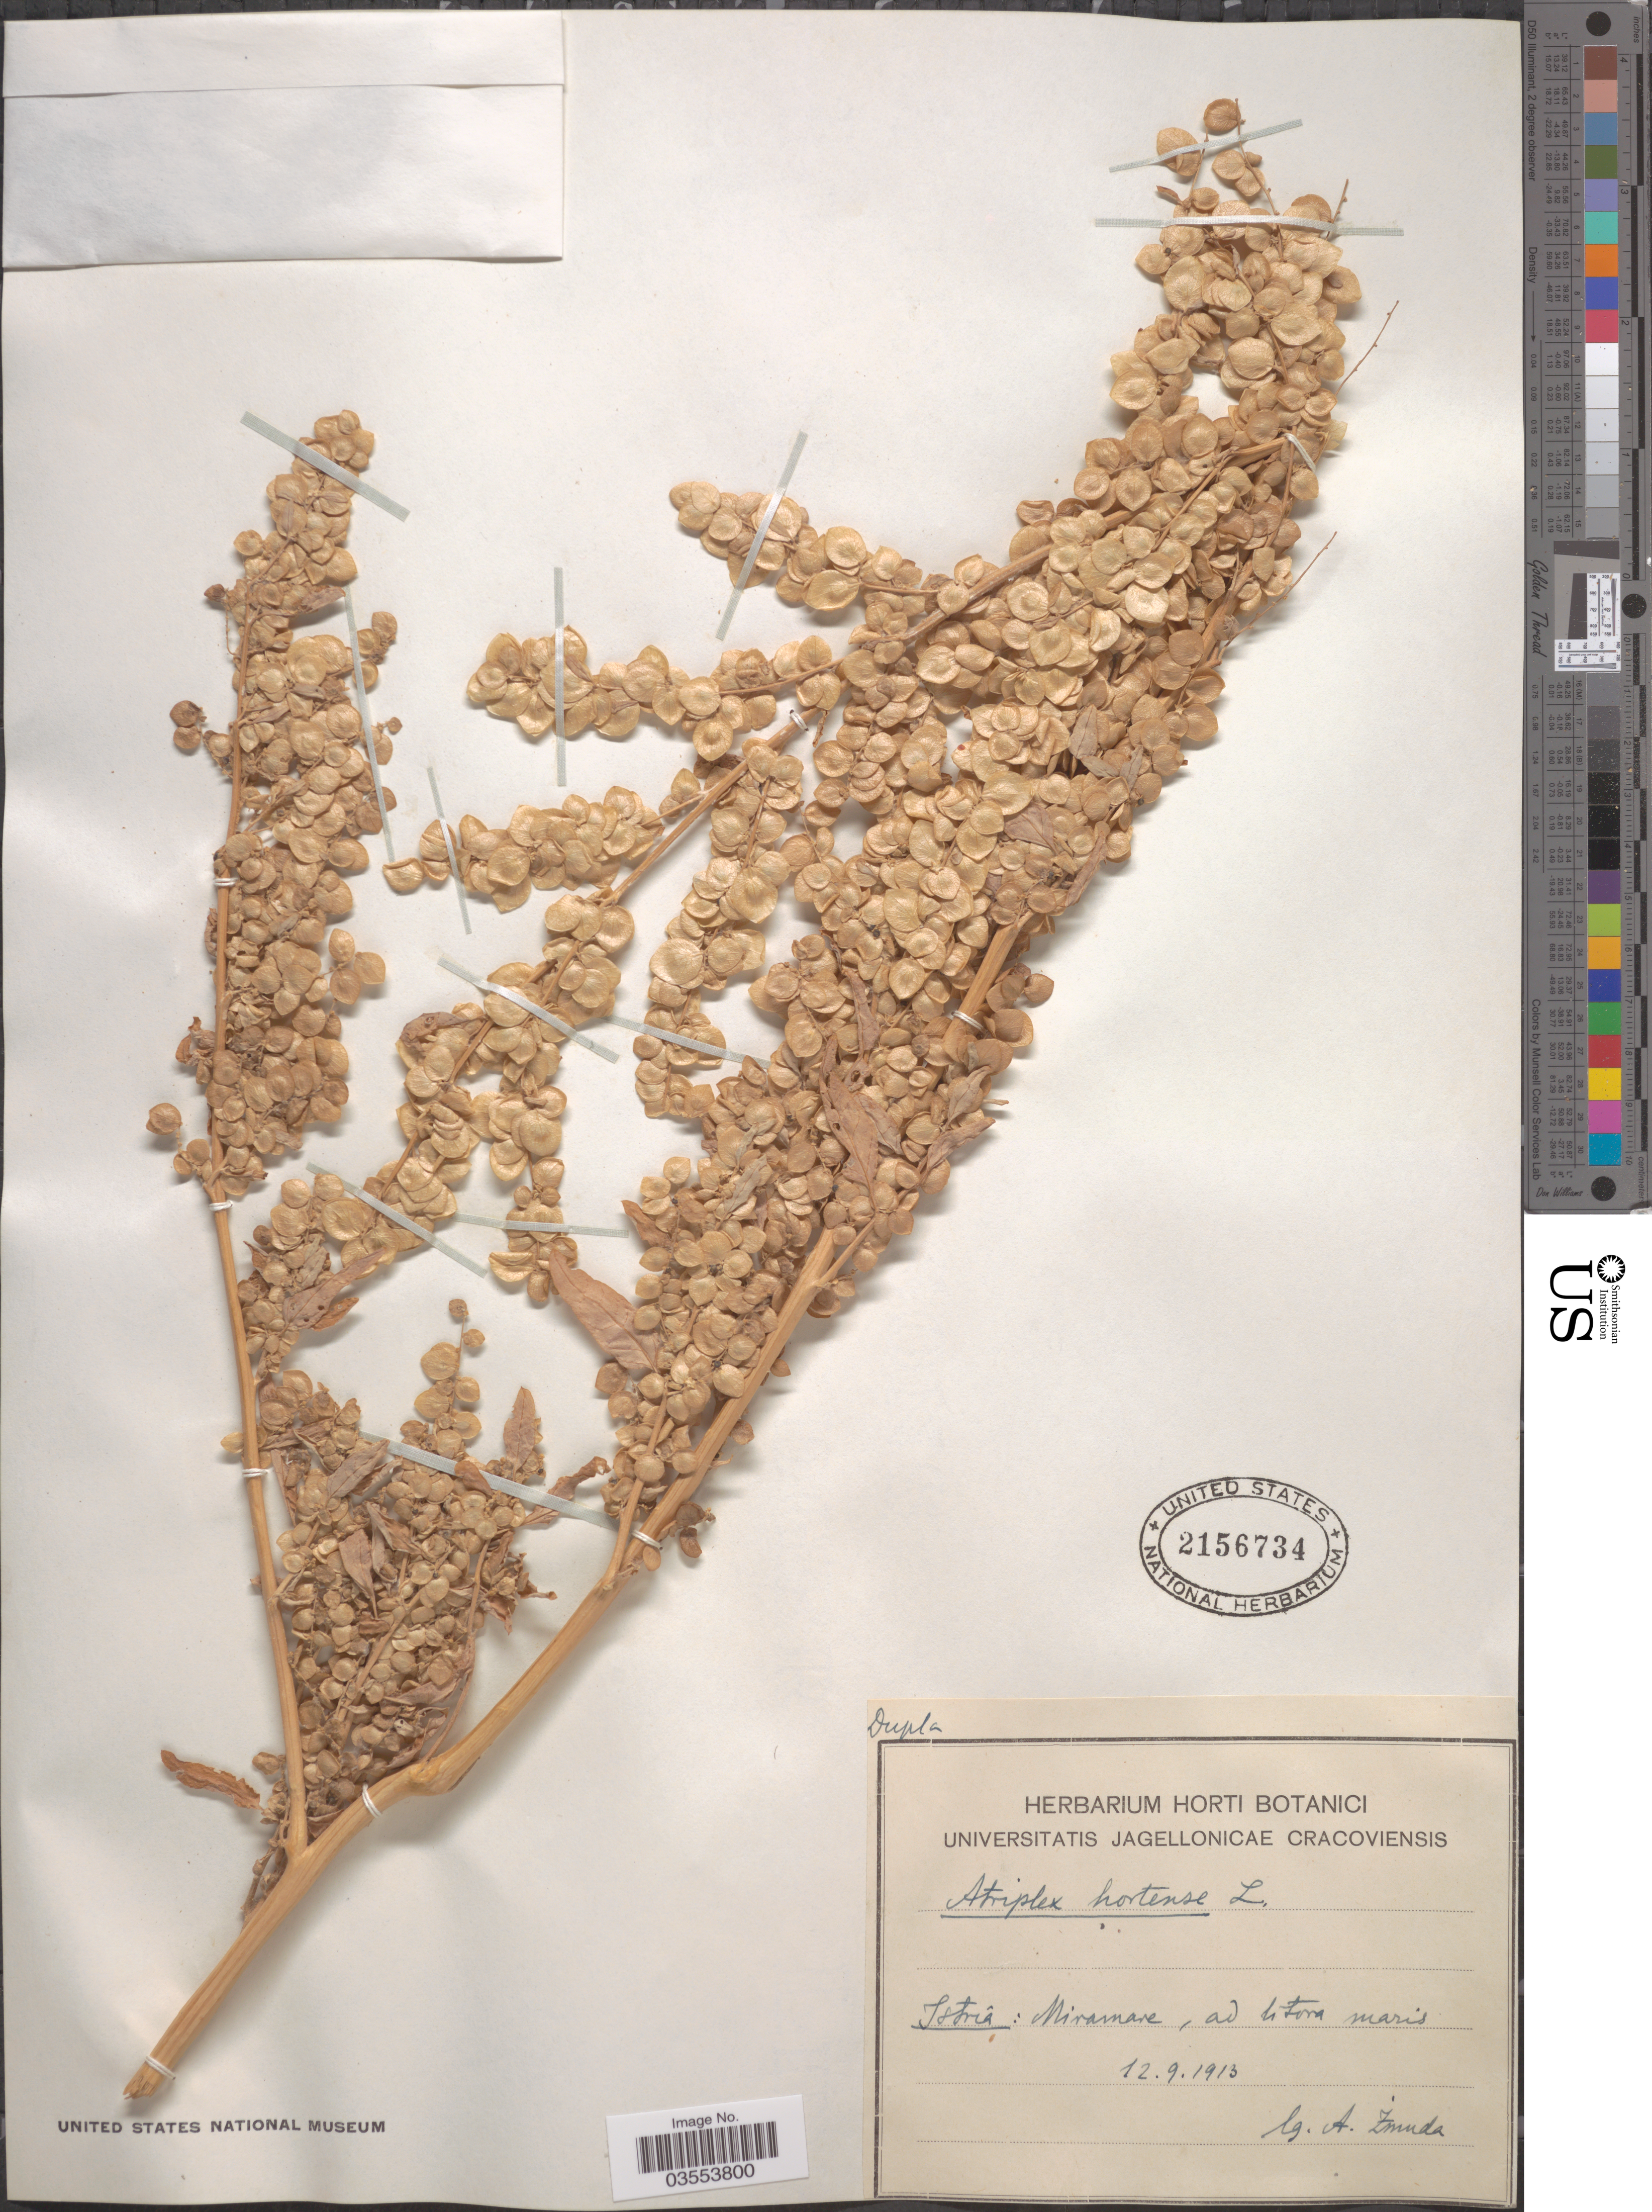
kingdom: Plantae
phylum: Tracheophyta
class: Magnoliopsida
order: Caryophyllales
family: Amaranthaceae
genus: Atriplex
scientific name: Atriplex hortensis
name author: L.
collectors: A. Zmuda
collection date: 1913-09-12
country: Italy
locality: Miramare.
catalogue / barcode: US 2156734